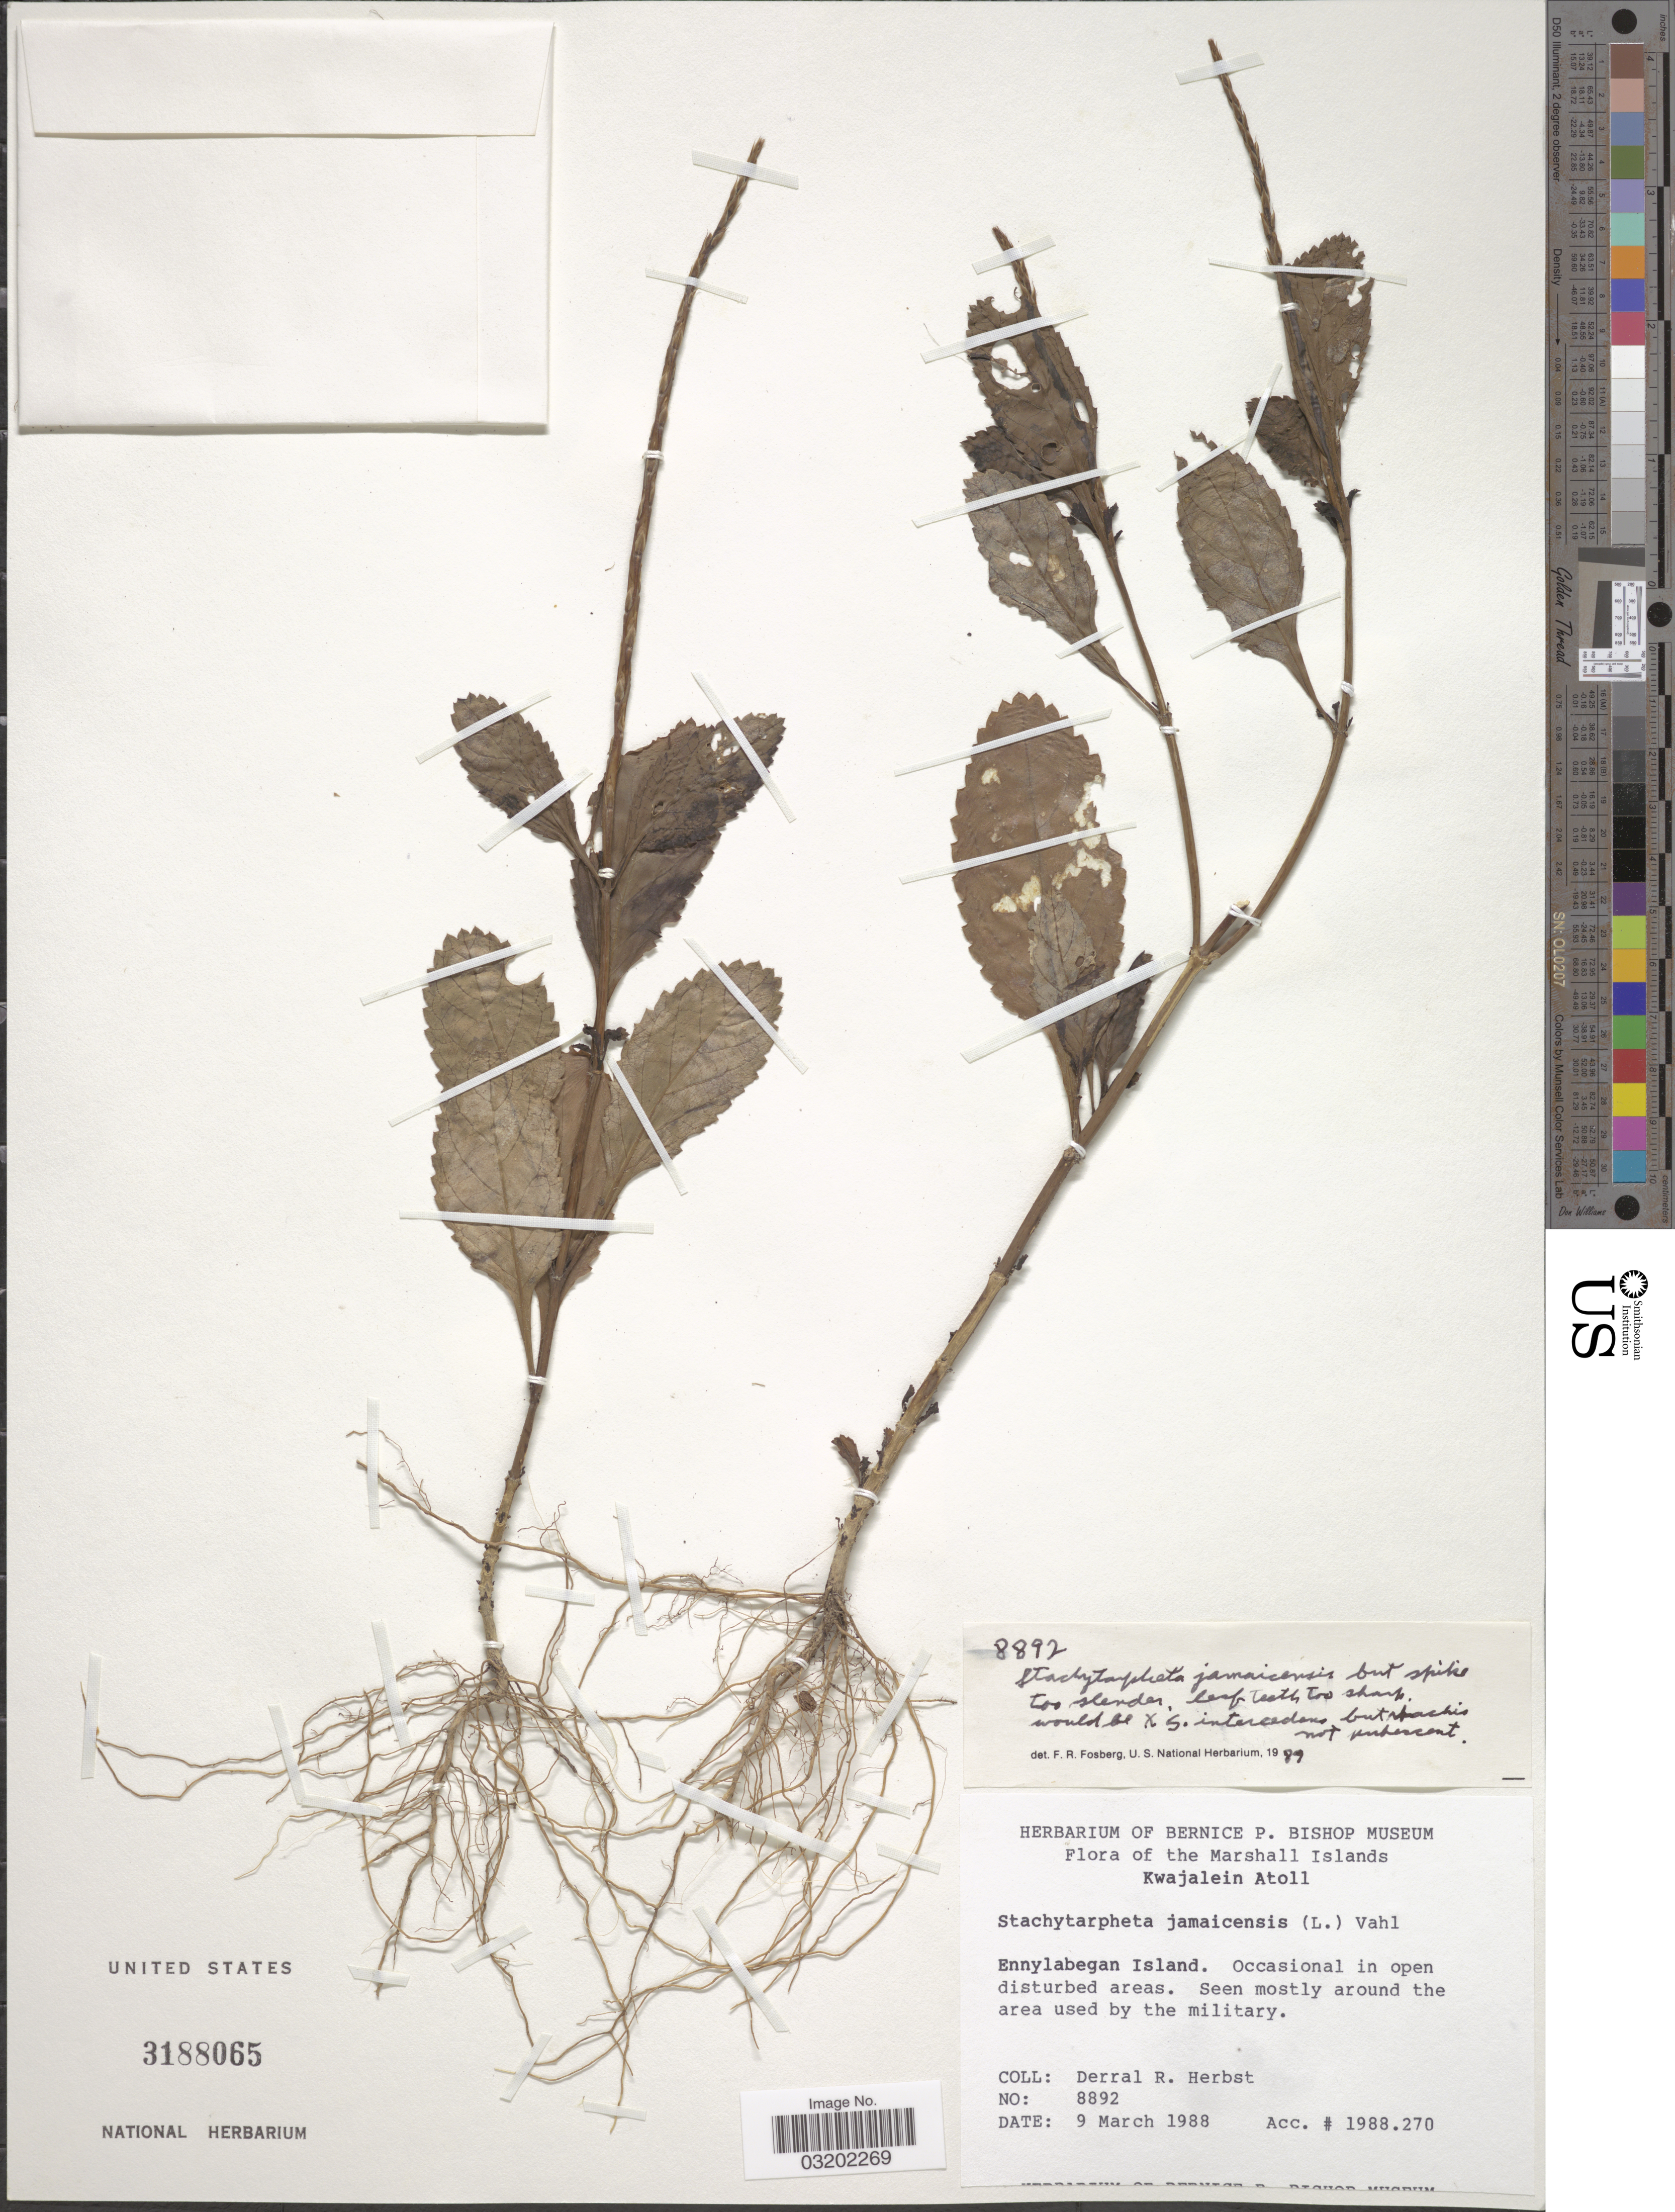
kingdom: Plantae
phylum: Tracheophyta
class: Magnoliopsida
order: Lamiales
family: Verbenaceae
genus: Stachytarpheta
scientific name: Stachytarpheta jamaicensis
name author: (L.) Vahl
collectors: D. R. Herbst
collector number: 8892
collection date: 1988-03-09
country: Marshall Islands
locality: Kwajalein Atoll. Ennylabegan Island.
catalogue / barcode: US 3188065